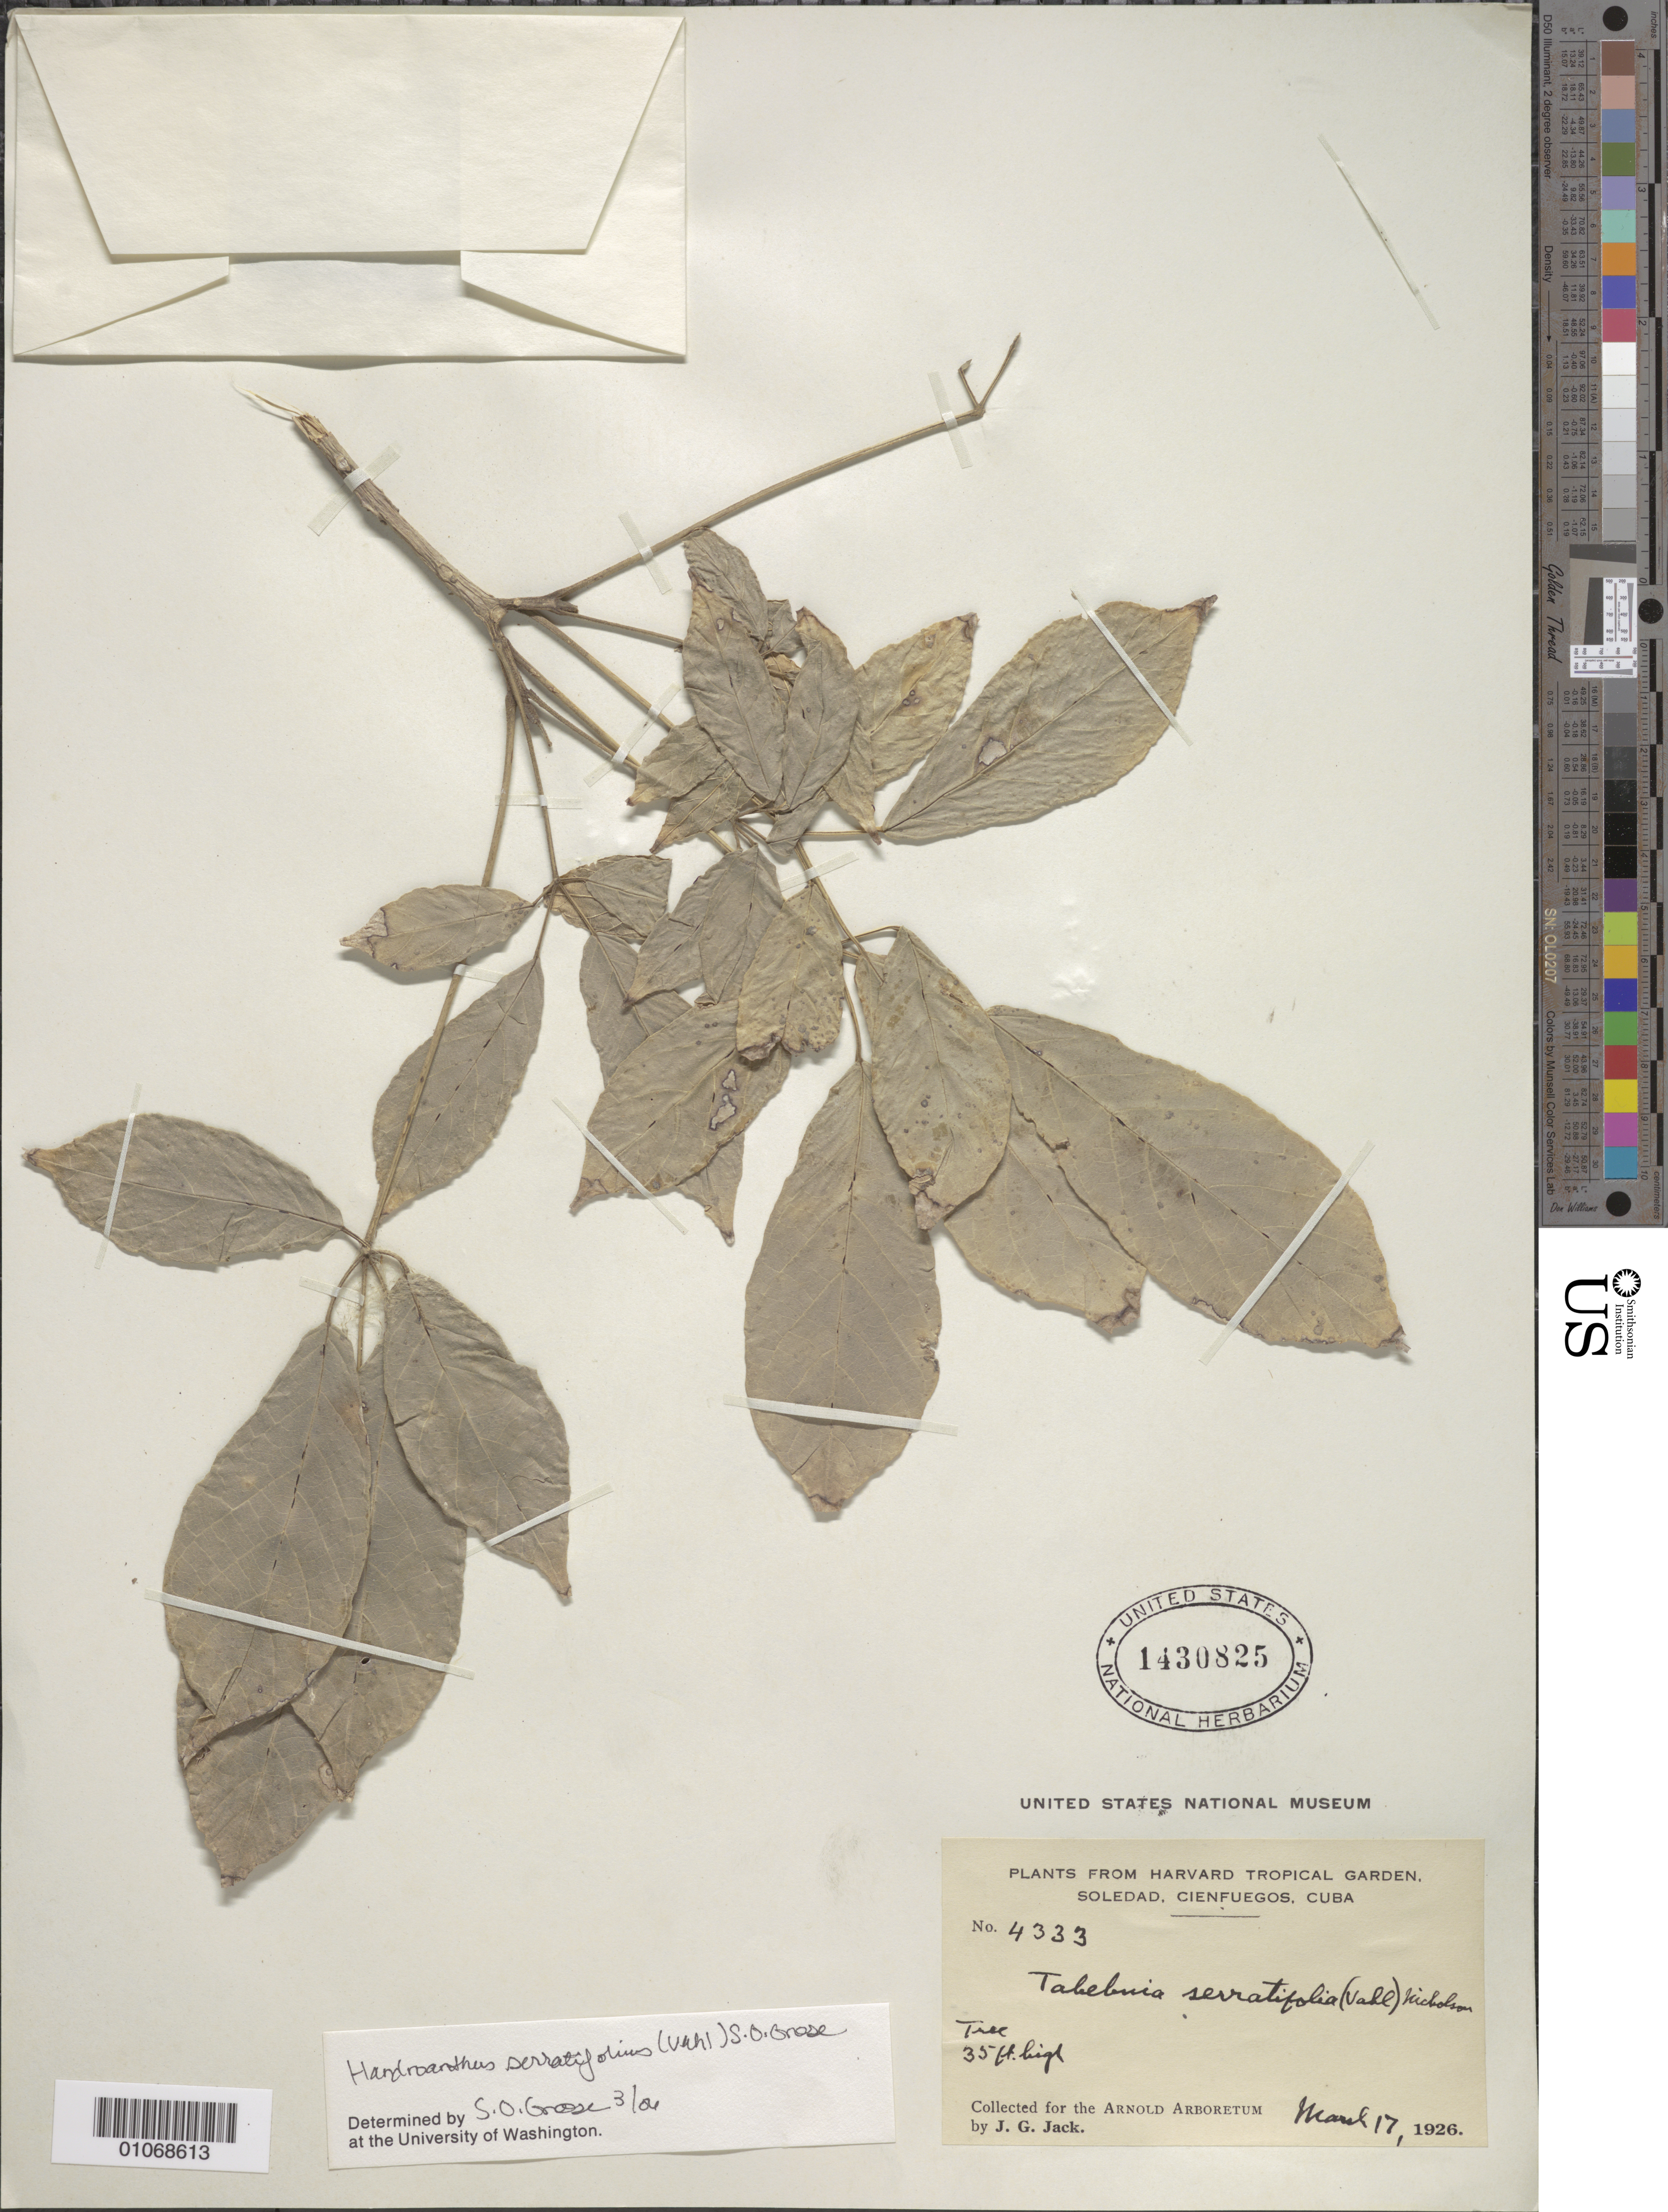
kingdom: Plantae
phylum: Tracheophyta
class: Magnoliopsida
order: Lamiales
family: Bignoniaceae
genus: Handroanthus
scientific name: Handroanthus serratifolius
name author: (Vahl) S.O. Grose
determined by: Strong, M. T., (US), Smithsonian Institution - National Museum of Natural History (UNITED STATES)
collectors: J. G. Jack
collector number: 4333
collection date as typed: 17 Mar 1926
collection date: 1926-03-17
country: Cuba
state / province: Cienfuegos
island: Cuba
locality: Cienfuegos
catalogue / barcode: US 1430825